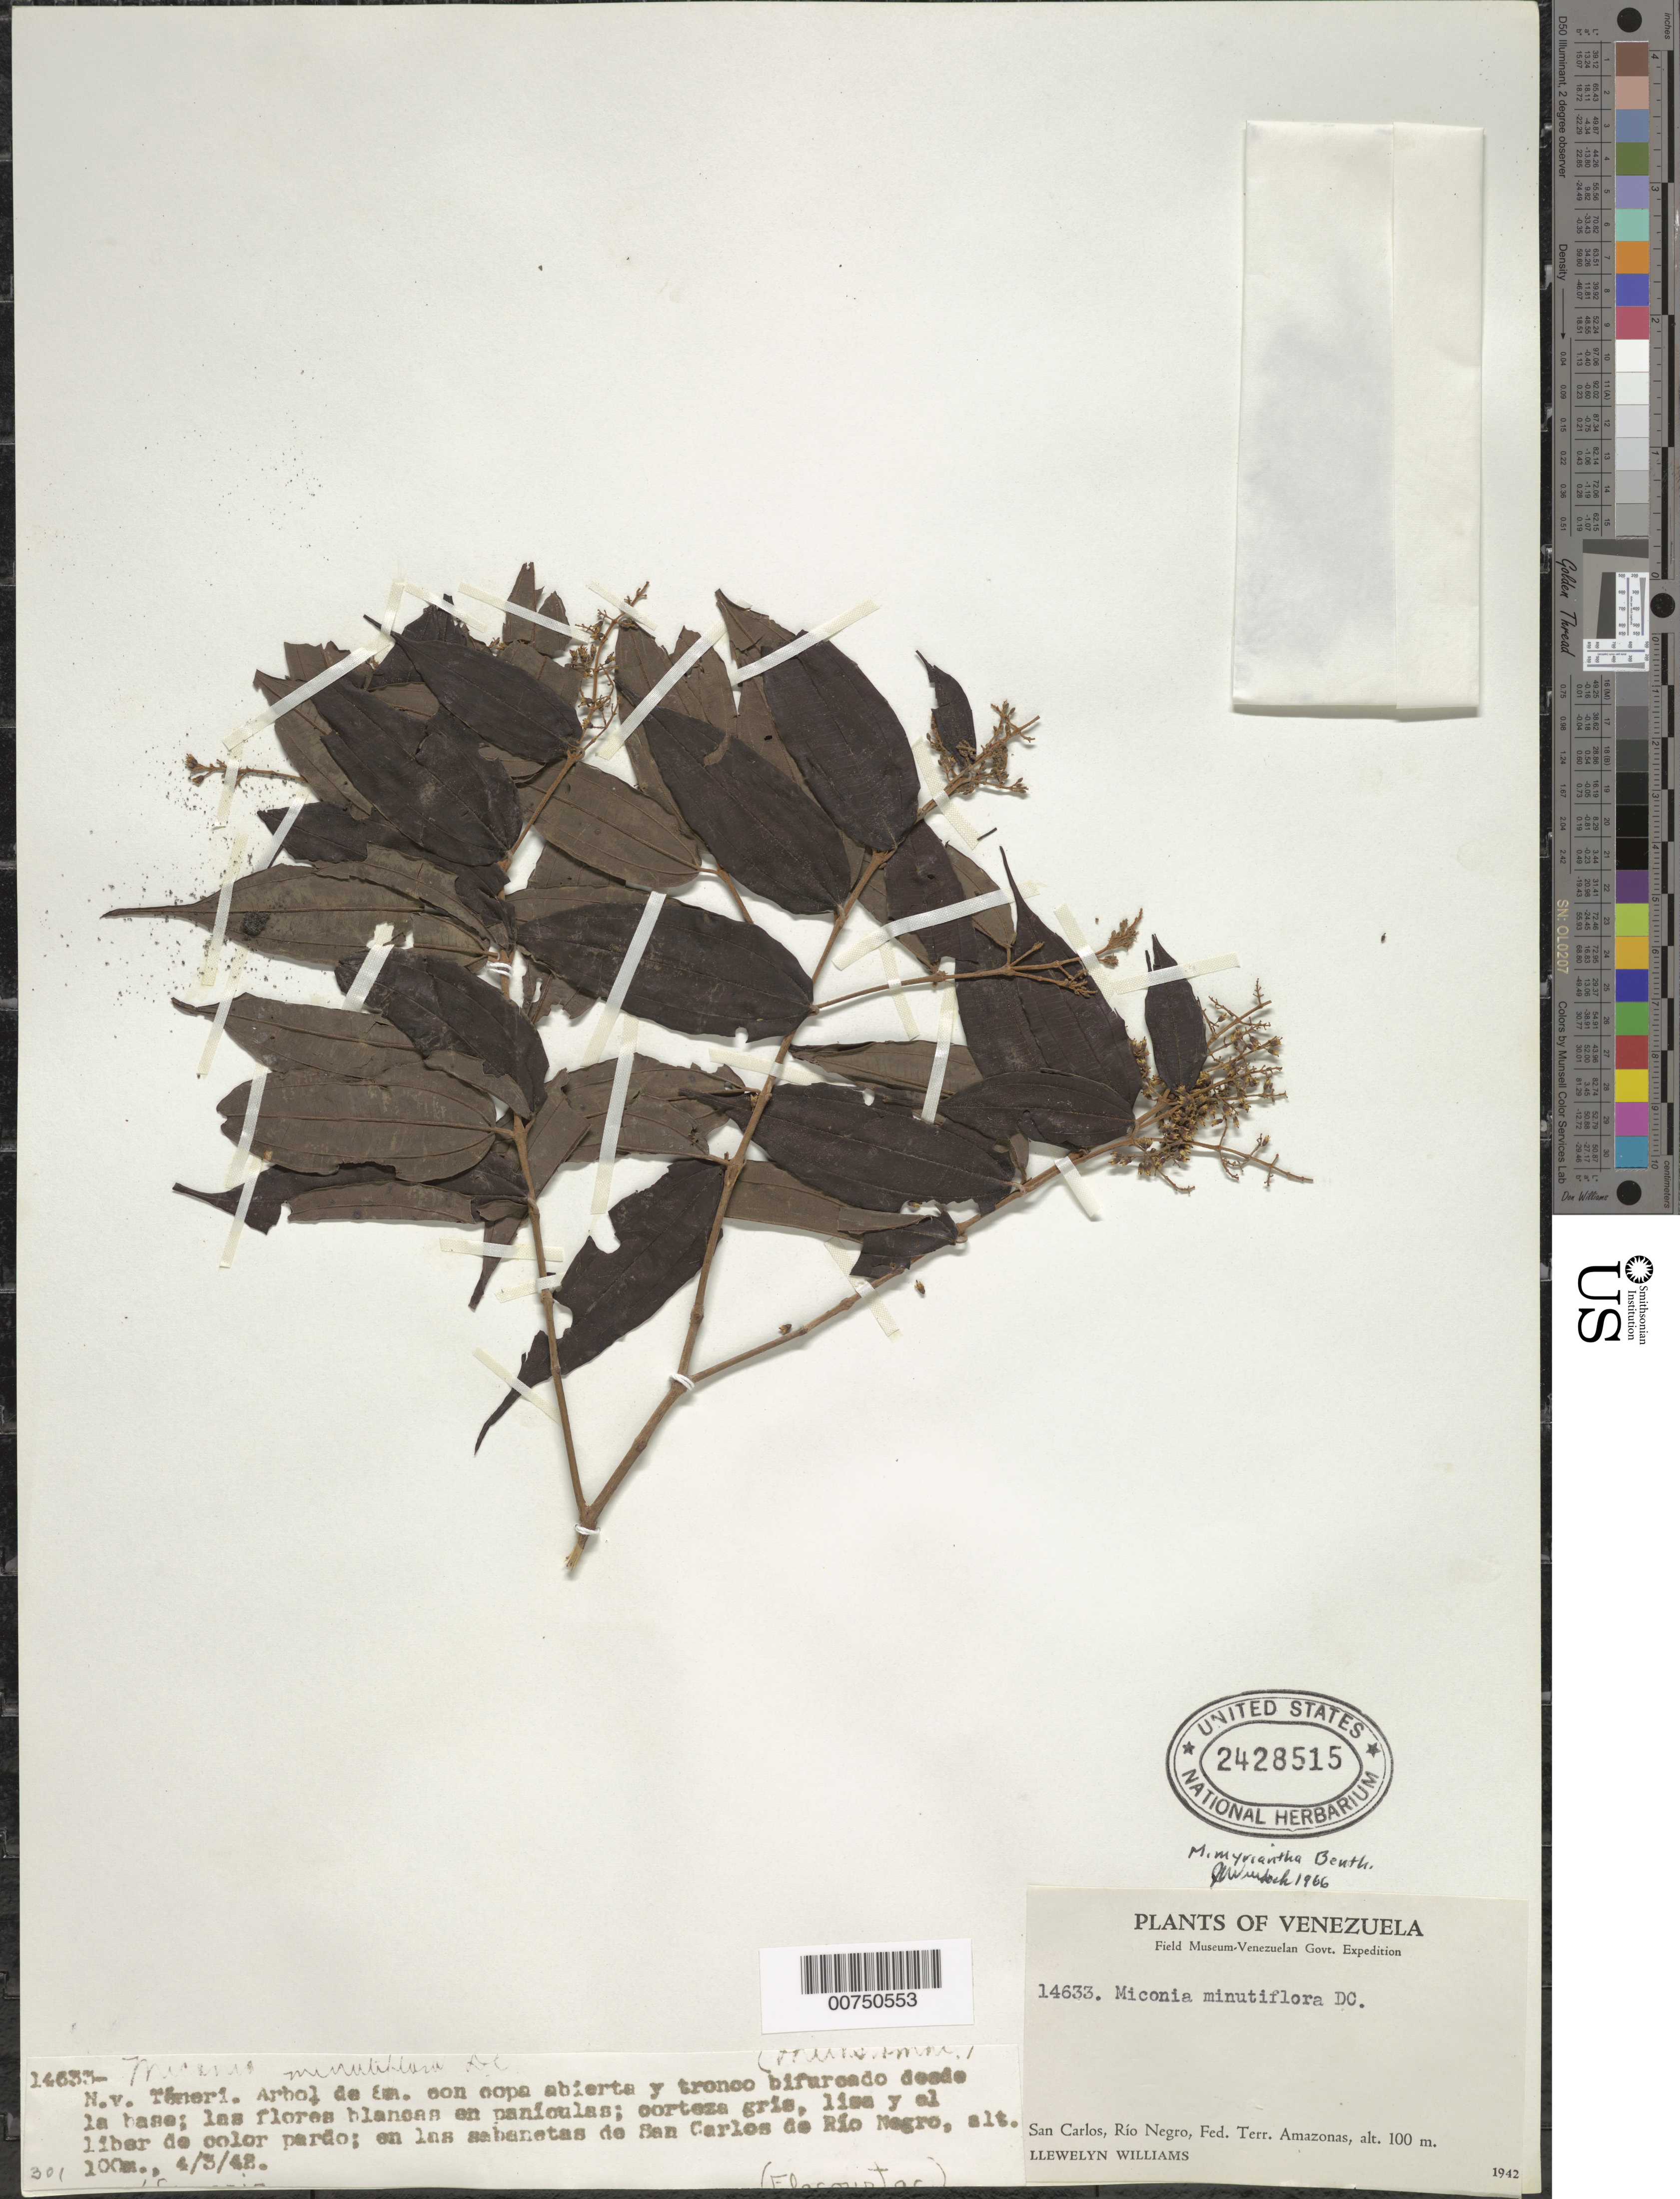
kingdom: Plantae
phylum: Tracheophyta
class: Magnoliopsida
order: Myrtales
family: Melastomataceae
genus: Miconia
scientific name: Miconia myriantha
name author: Benth.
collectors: Ll. Williams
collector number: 14633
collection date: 1942-03-04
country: Venezuela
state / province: Amazonas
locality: San Carlos, Río Negro, Fed. Terr. Amazonas.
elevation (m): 100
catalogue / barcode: US 2428515